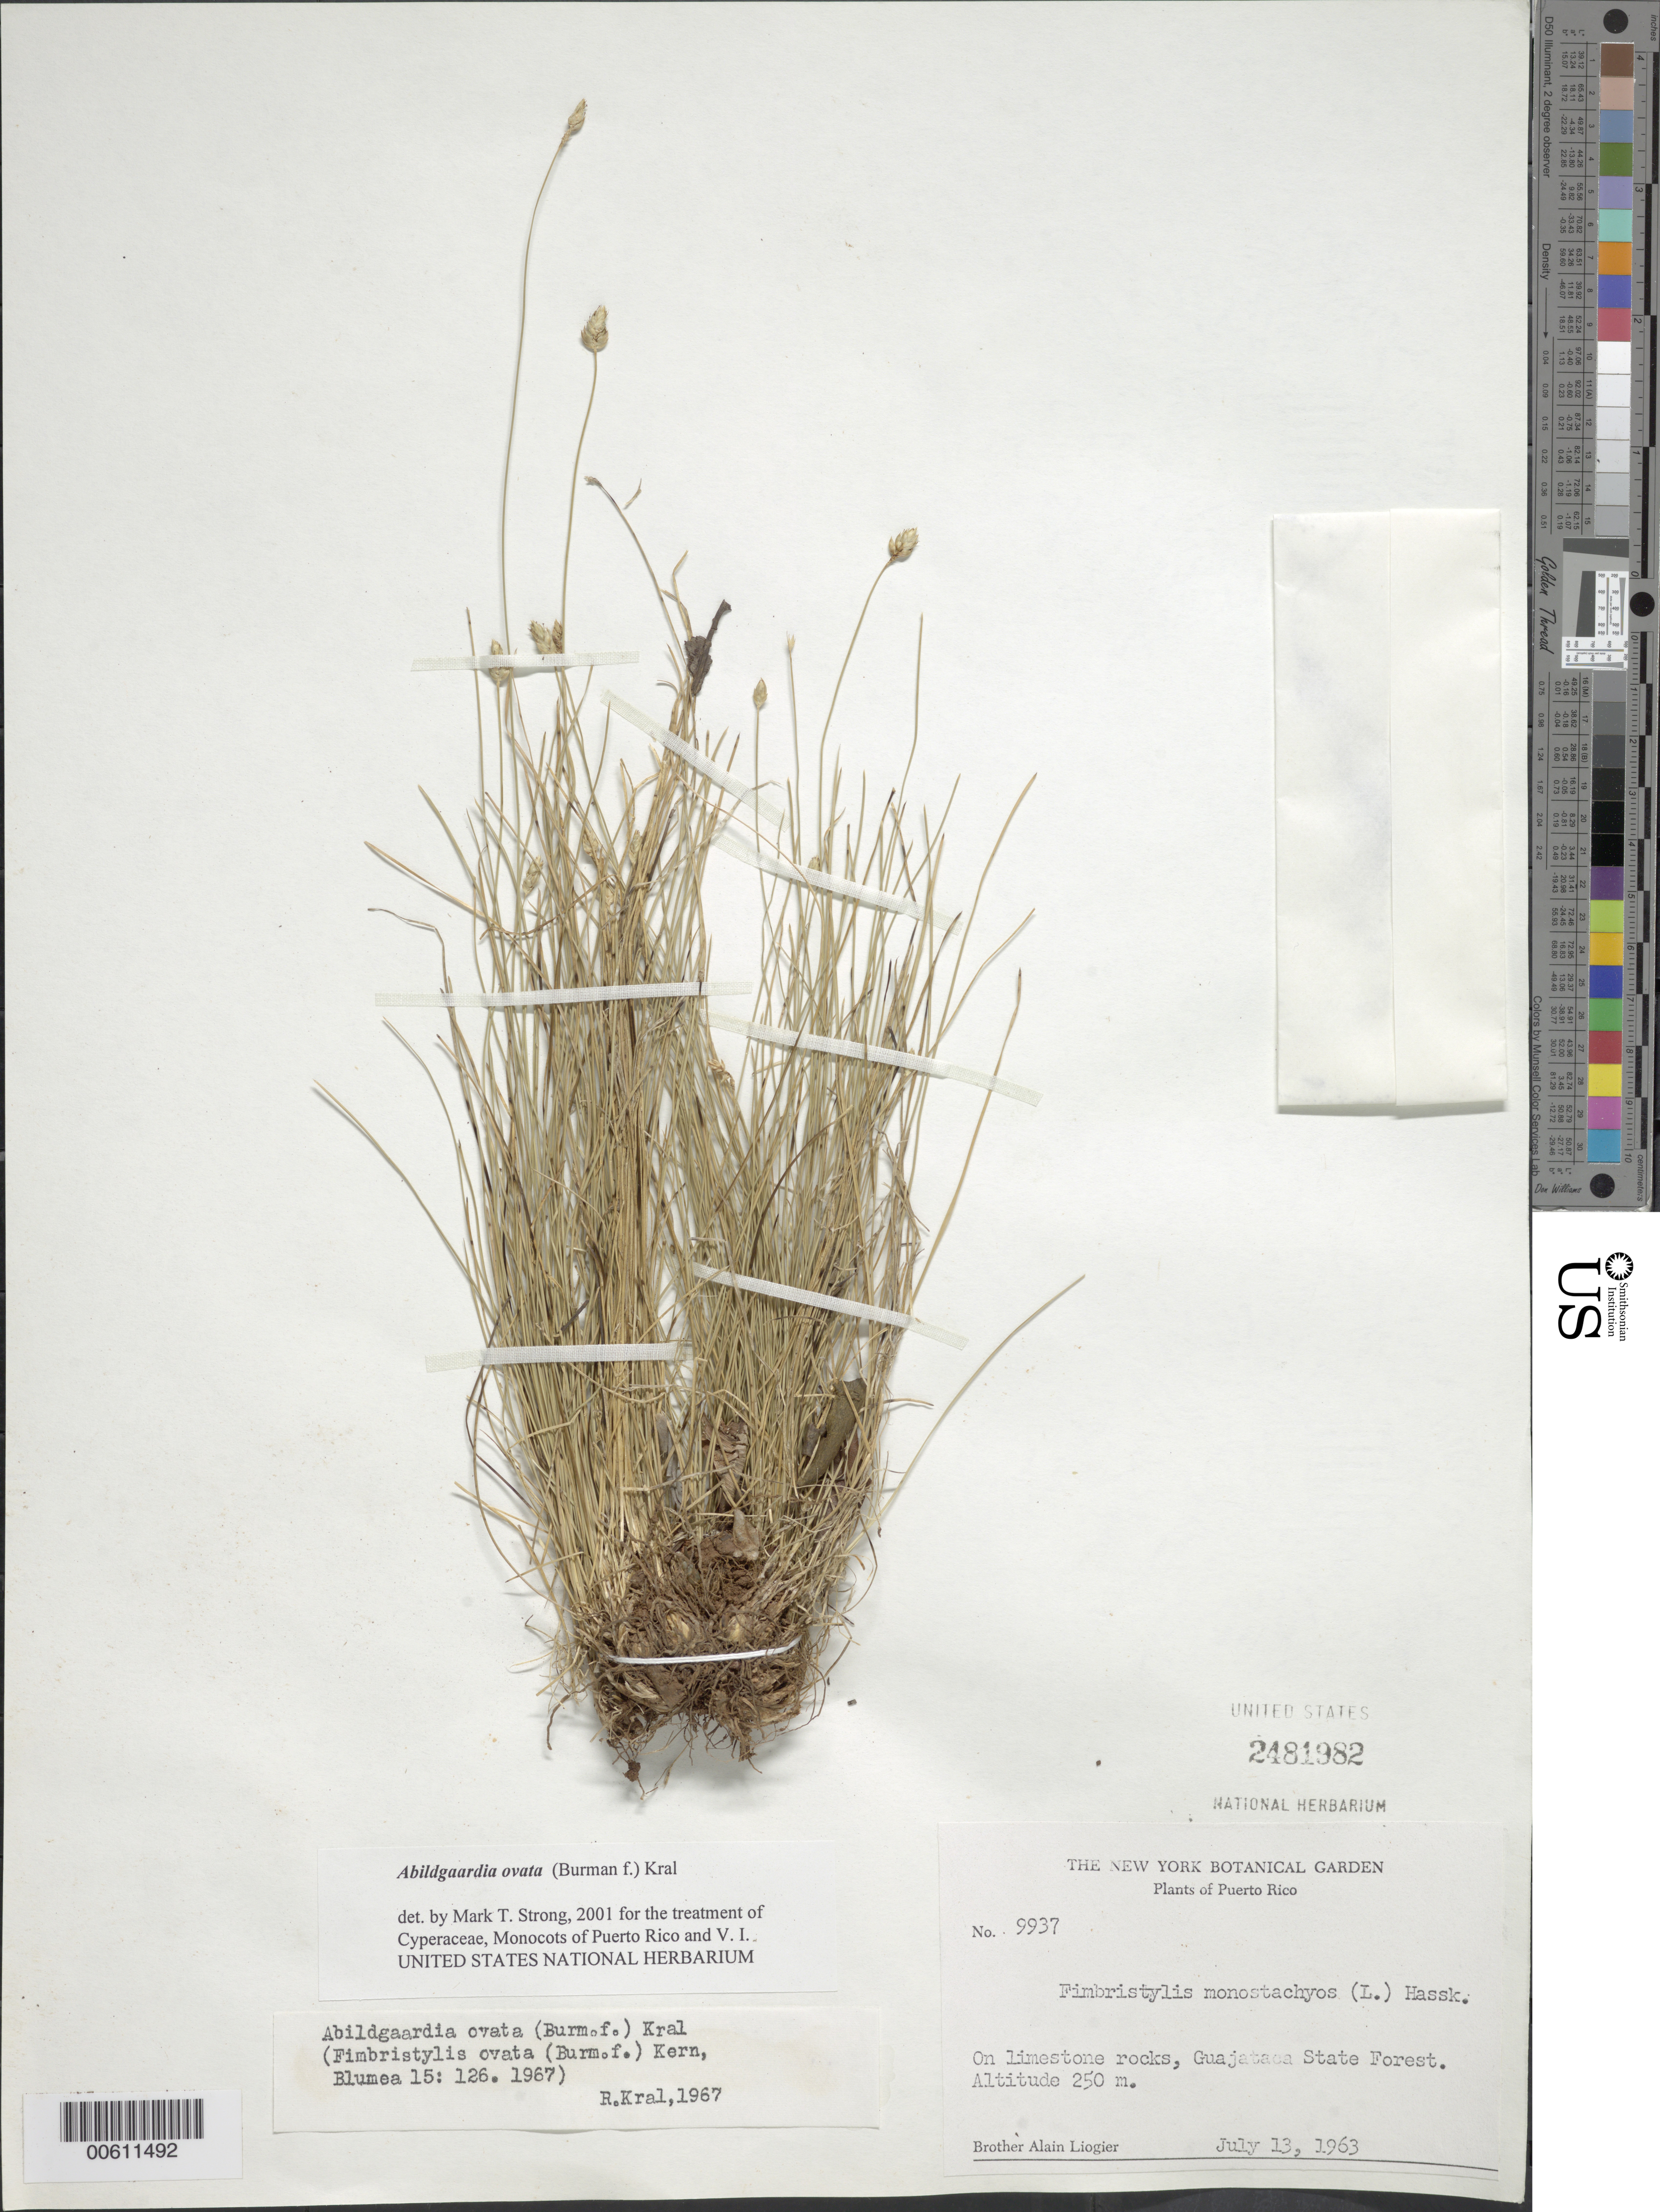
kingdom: Plantae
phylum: Tracheophyta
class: Liliopsida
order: Poales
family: Cyperaceae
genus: Abildgaardia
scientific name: Abildgaardia ovata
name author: (Burm. f.) Kral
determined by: Strong, M. T., (US), Smithsonian Institution - National Museum of Natural History (UNITED STATES)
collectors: A. H. Liogier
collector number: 9937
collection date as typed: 13 Jul 1963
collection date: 1963-07-13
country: Puerto Rico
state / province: Quebradillas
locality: Guajataca State Forest.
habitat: On limestone rocks.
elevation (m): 250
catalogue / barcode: US 2481982